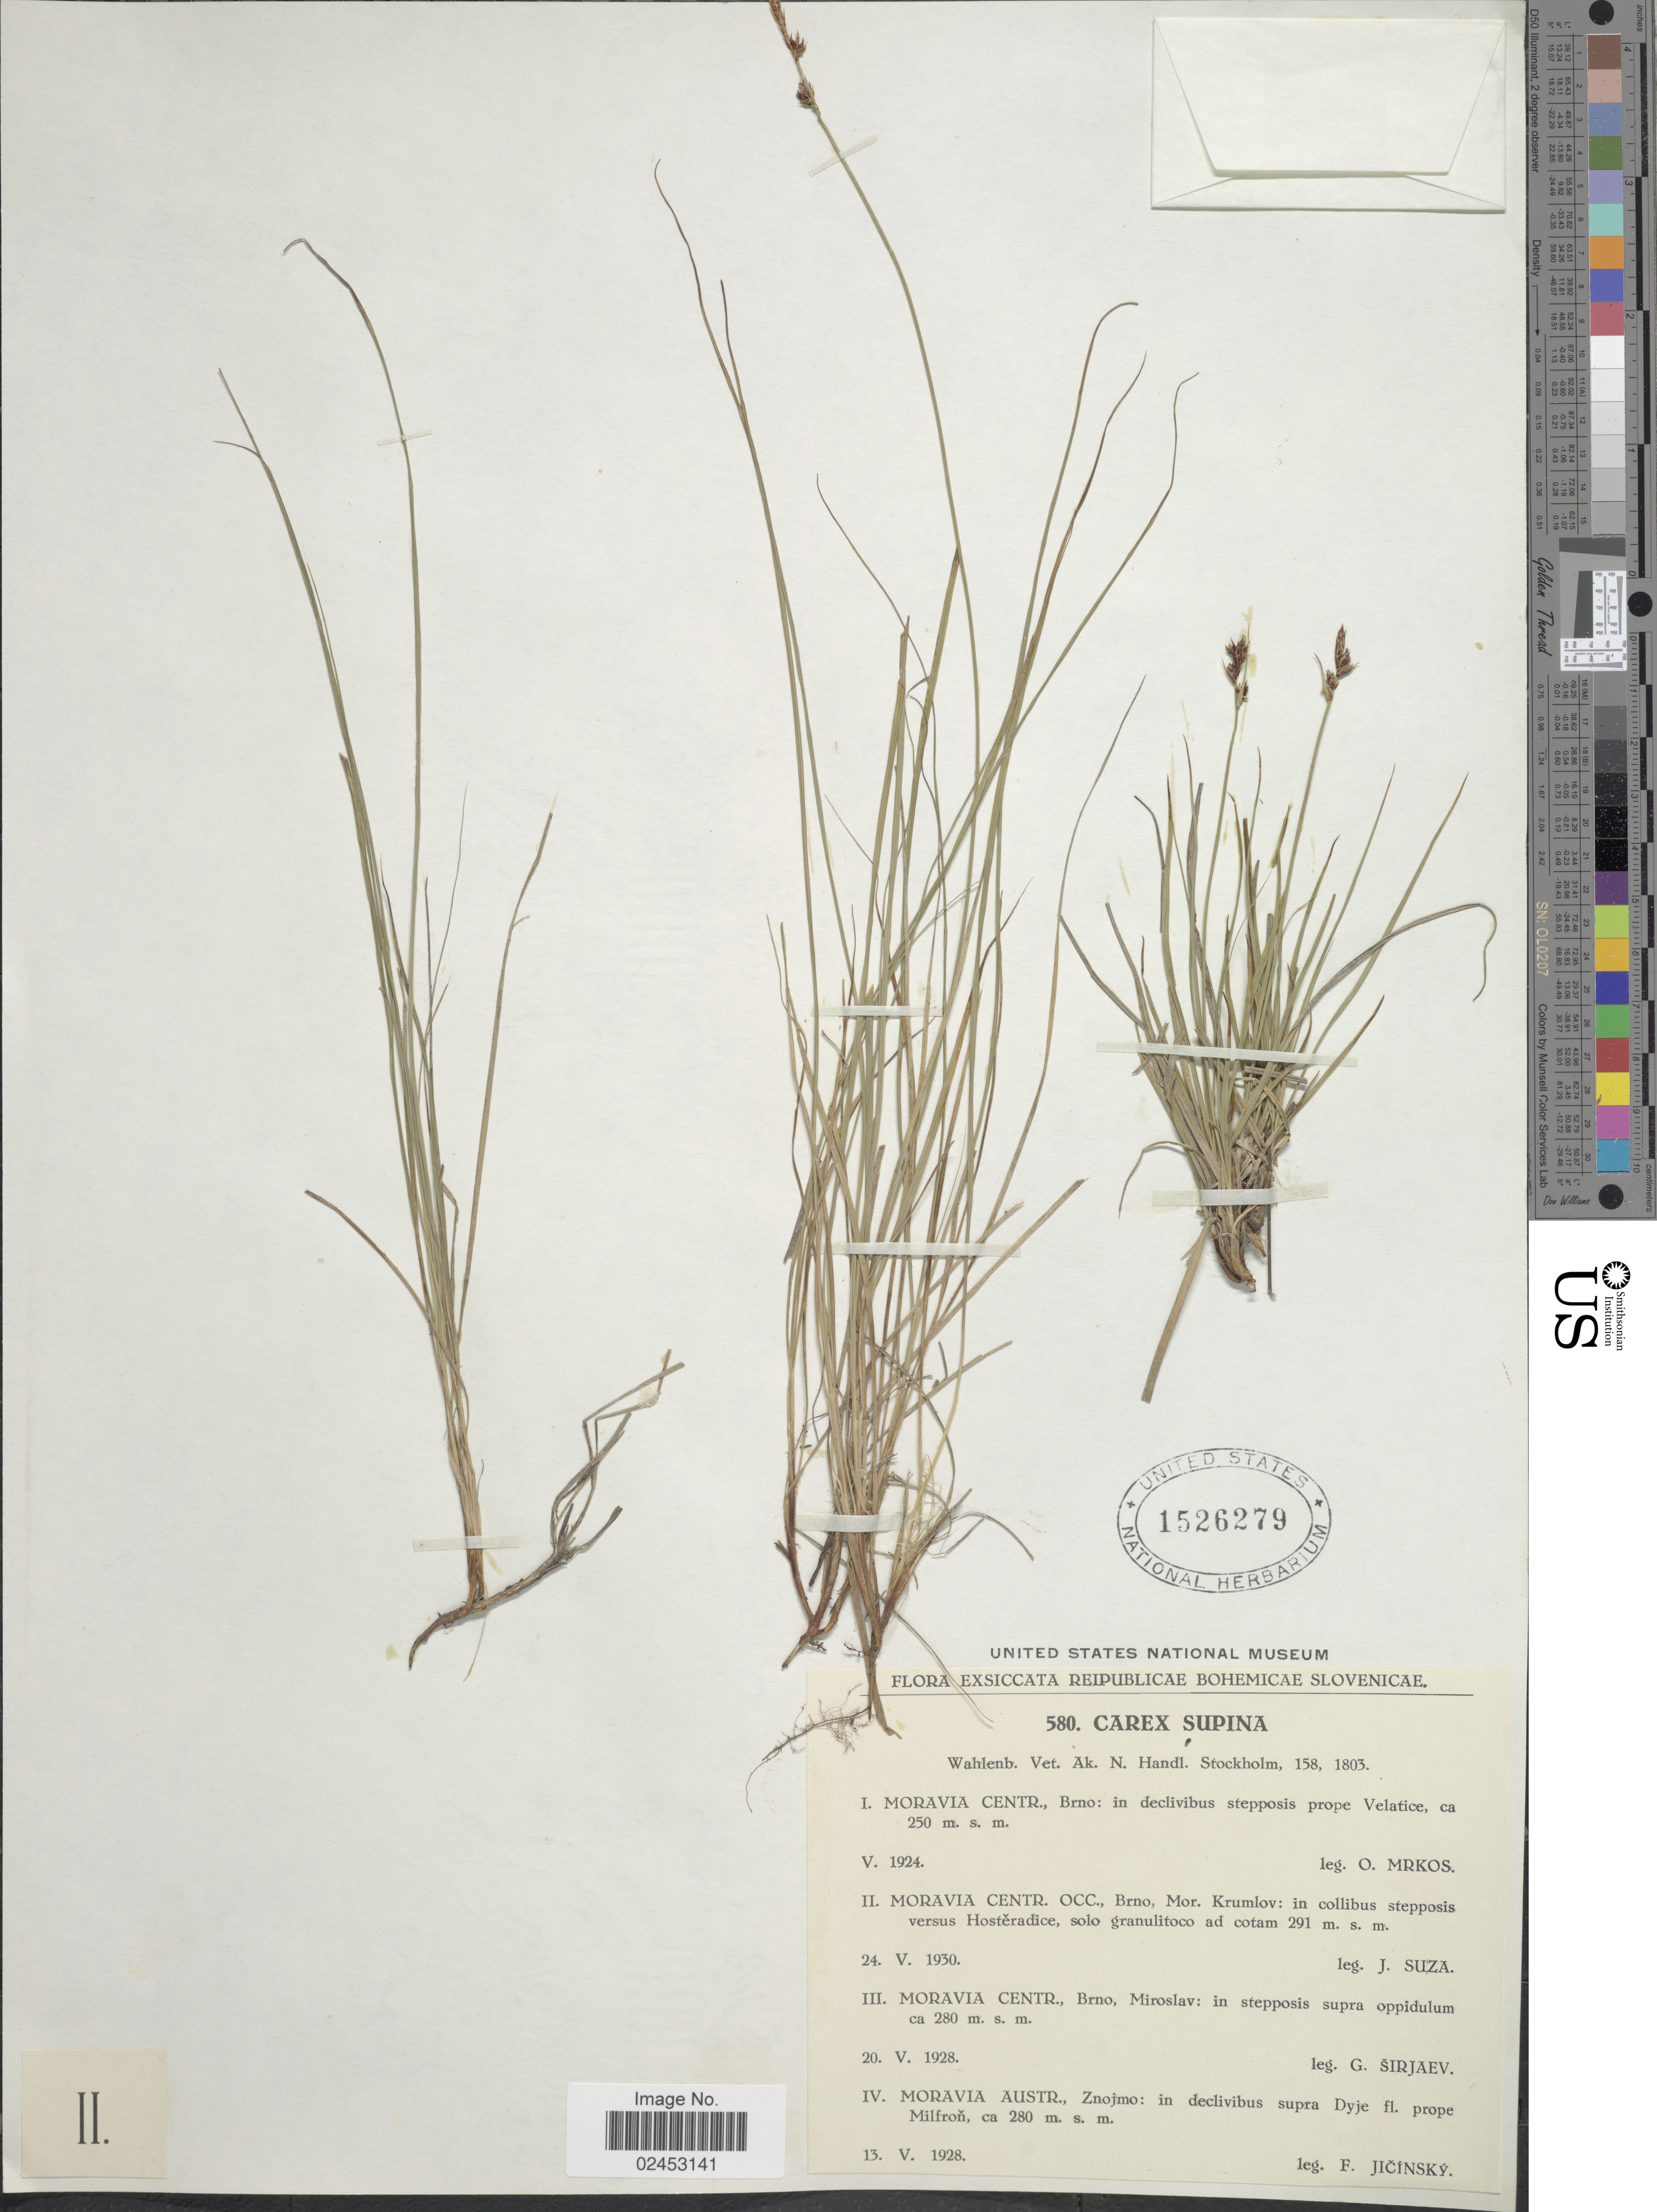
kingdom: Plantae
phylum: Tracheophyta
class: Liliopsida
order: Poales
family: Cyperaceae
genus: Carex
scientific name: Carex supina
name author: Willd. ex Wahlenb.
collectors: J. Suza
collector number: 580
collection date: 1930-05-24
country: Czechia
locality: Reipublicae Bohemicae Slovenicae, Moravia centr. occ., Brno, Mor. Krumlov: in collibus stepposis versus Hosteradice, solo granulitoco ad cotam.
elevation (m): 291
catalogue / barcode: US 1526279